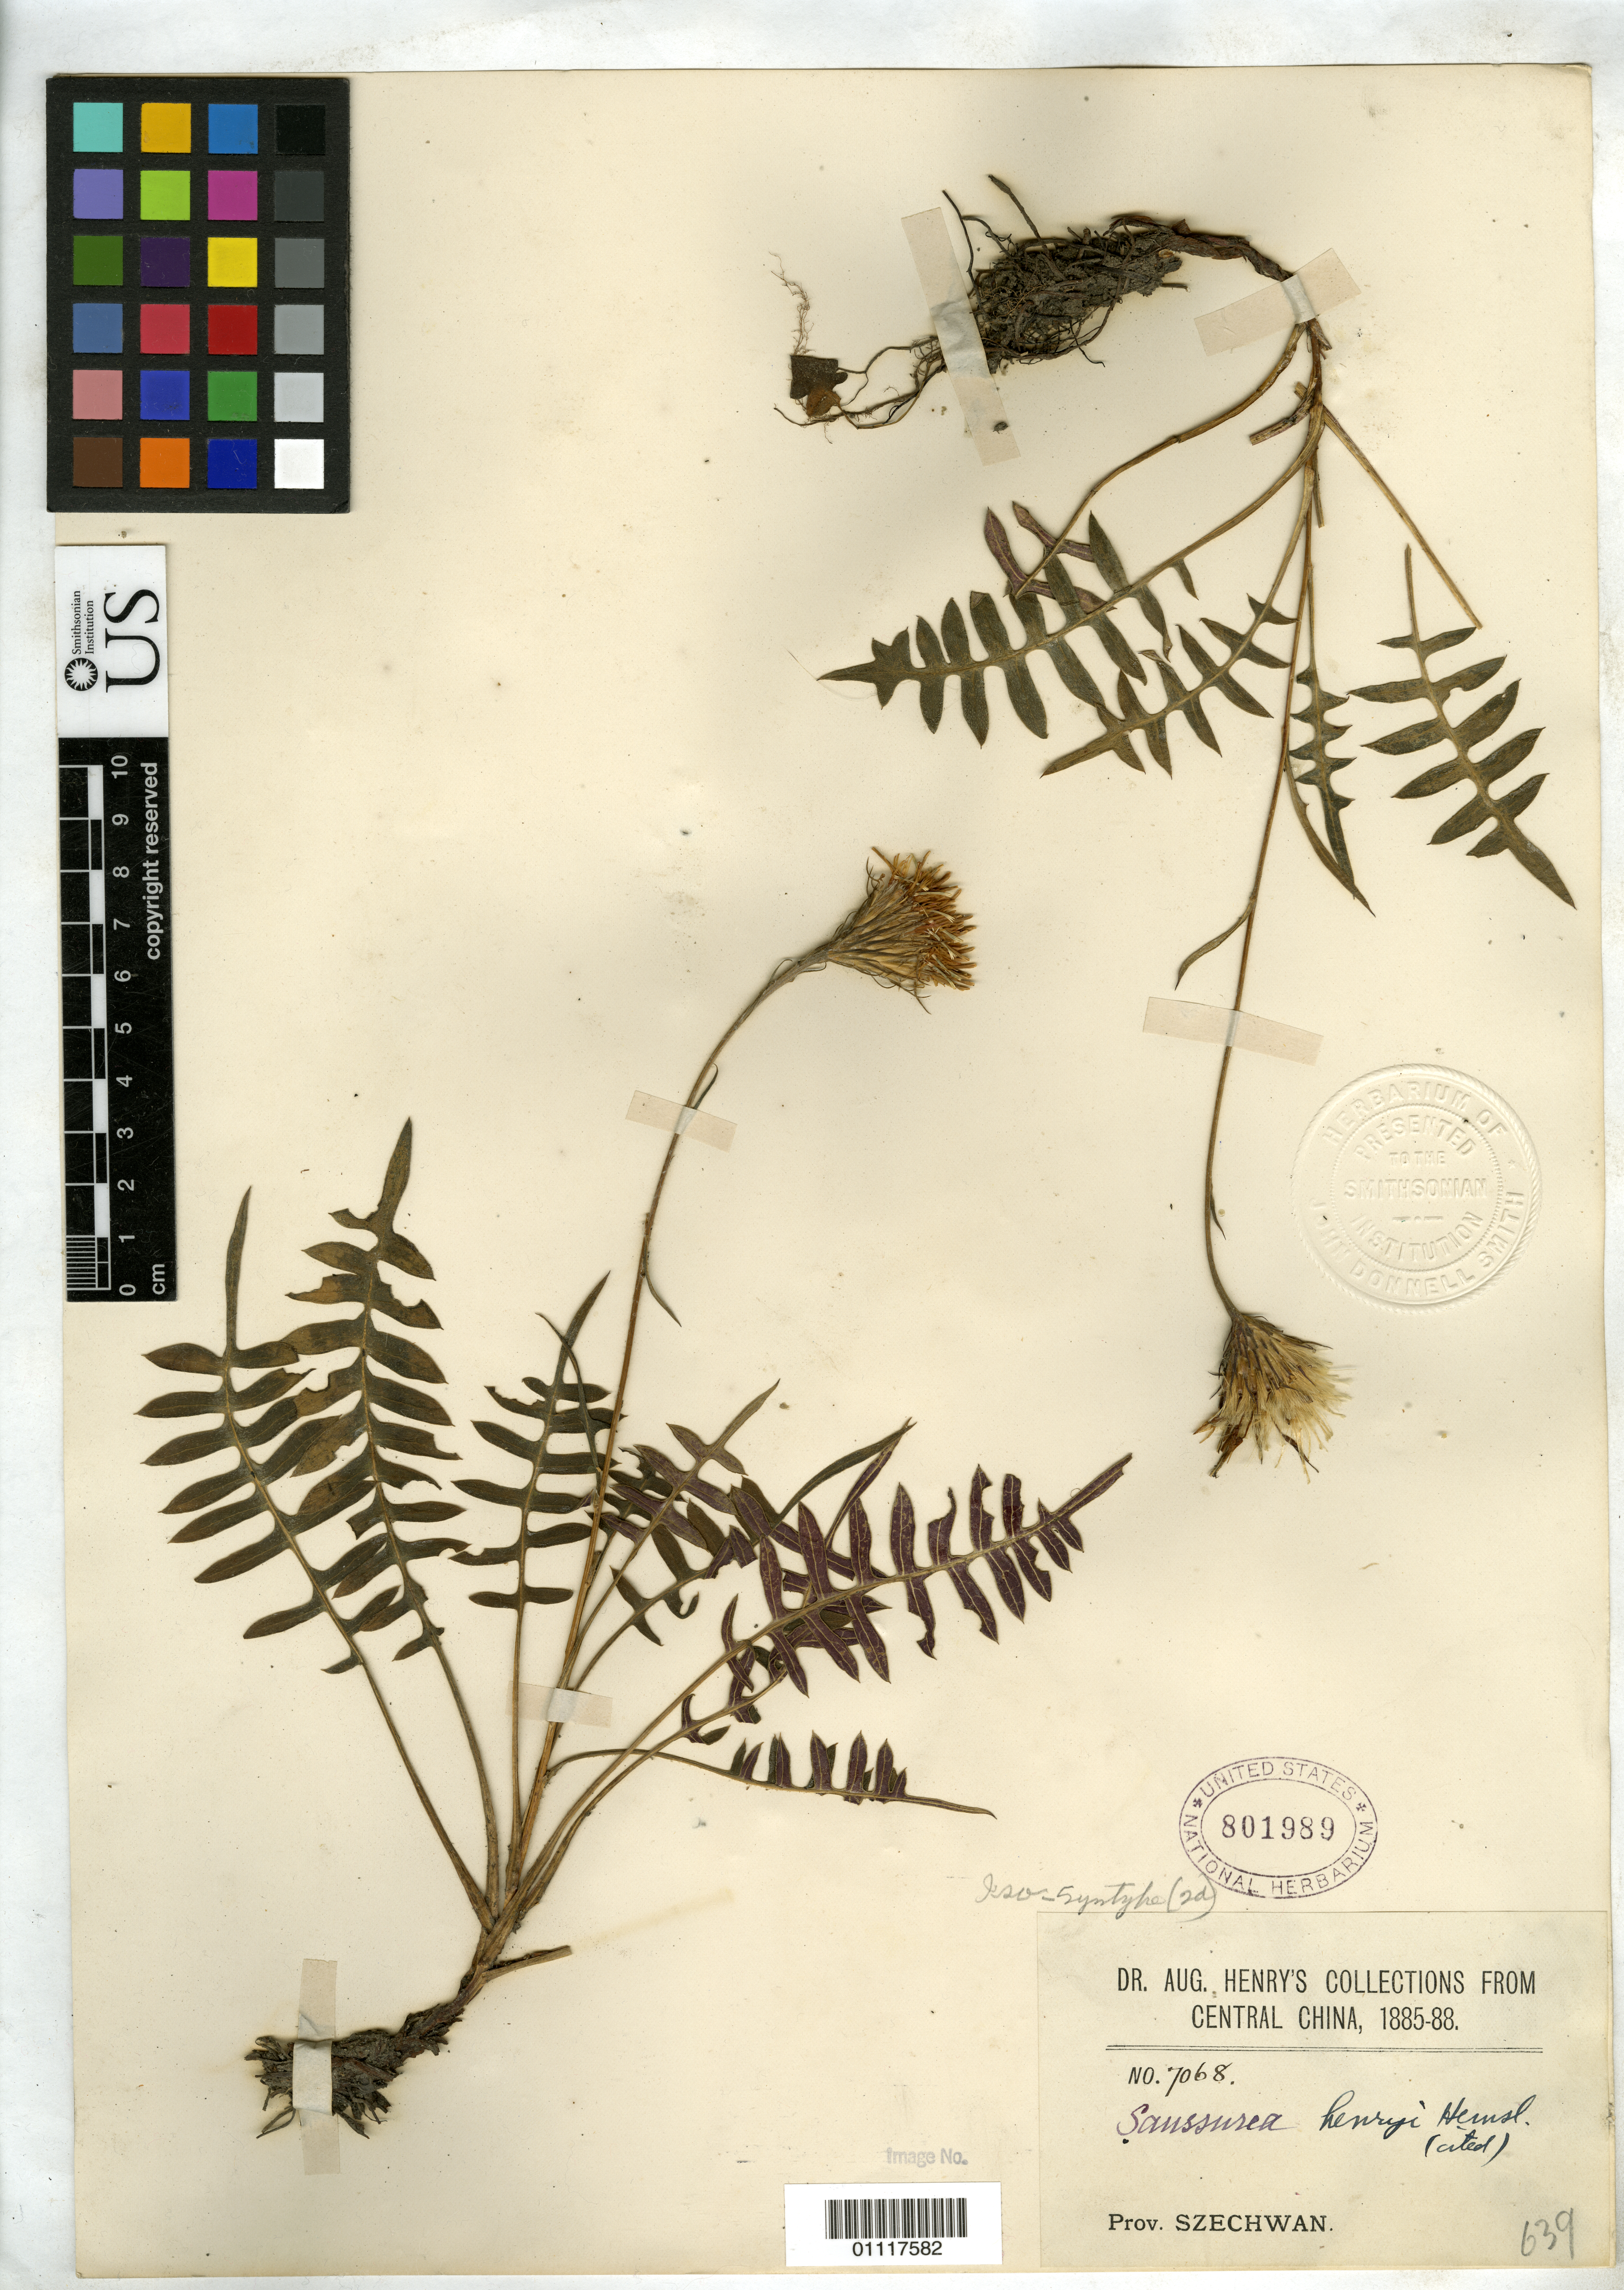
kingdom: Plantae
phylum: Tracheophyta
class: Magnoliopsida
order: Asterales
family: Asteraceae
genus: Saussurea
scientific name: Saussurea henryi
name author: Hemsl.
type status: Syntype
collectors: A. Henry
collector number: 7068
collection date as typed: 1885 to -- --- 1888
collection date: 1885/1888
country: China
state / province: Sichuan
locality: Central China, Prov. Szechwan.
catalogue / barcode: US 801989